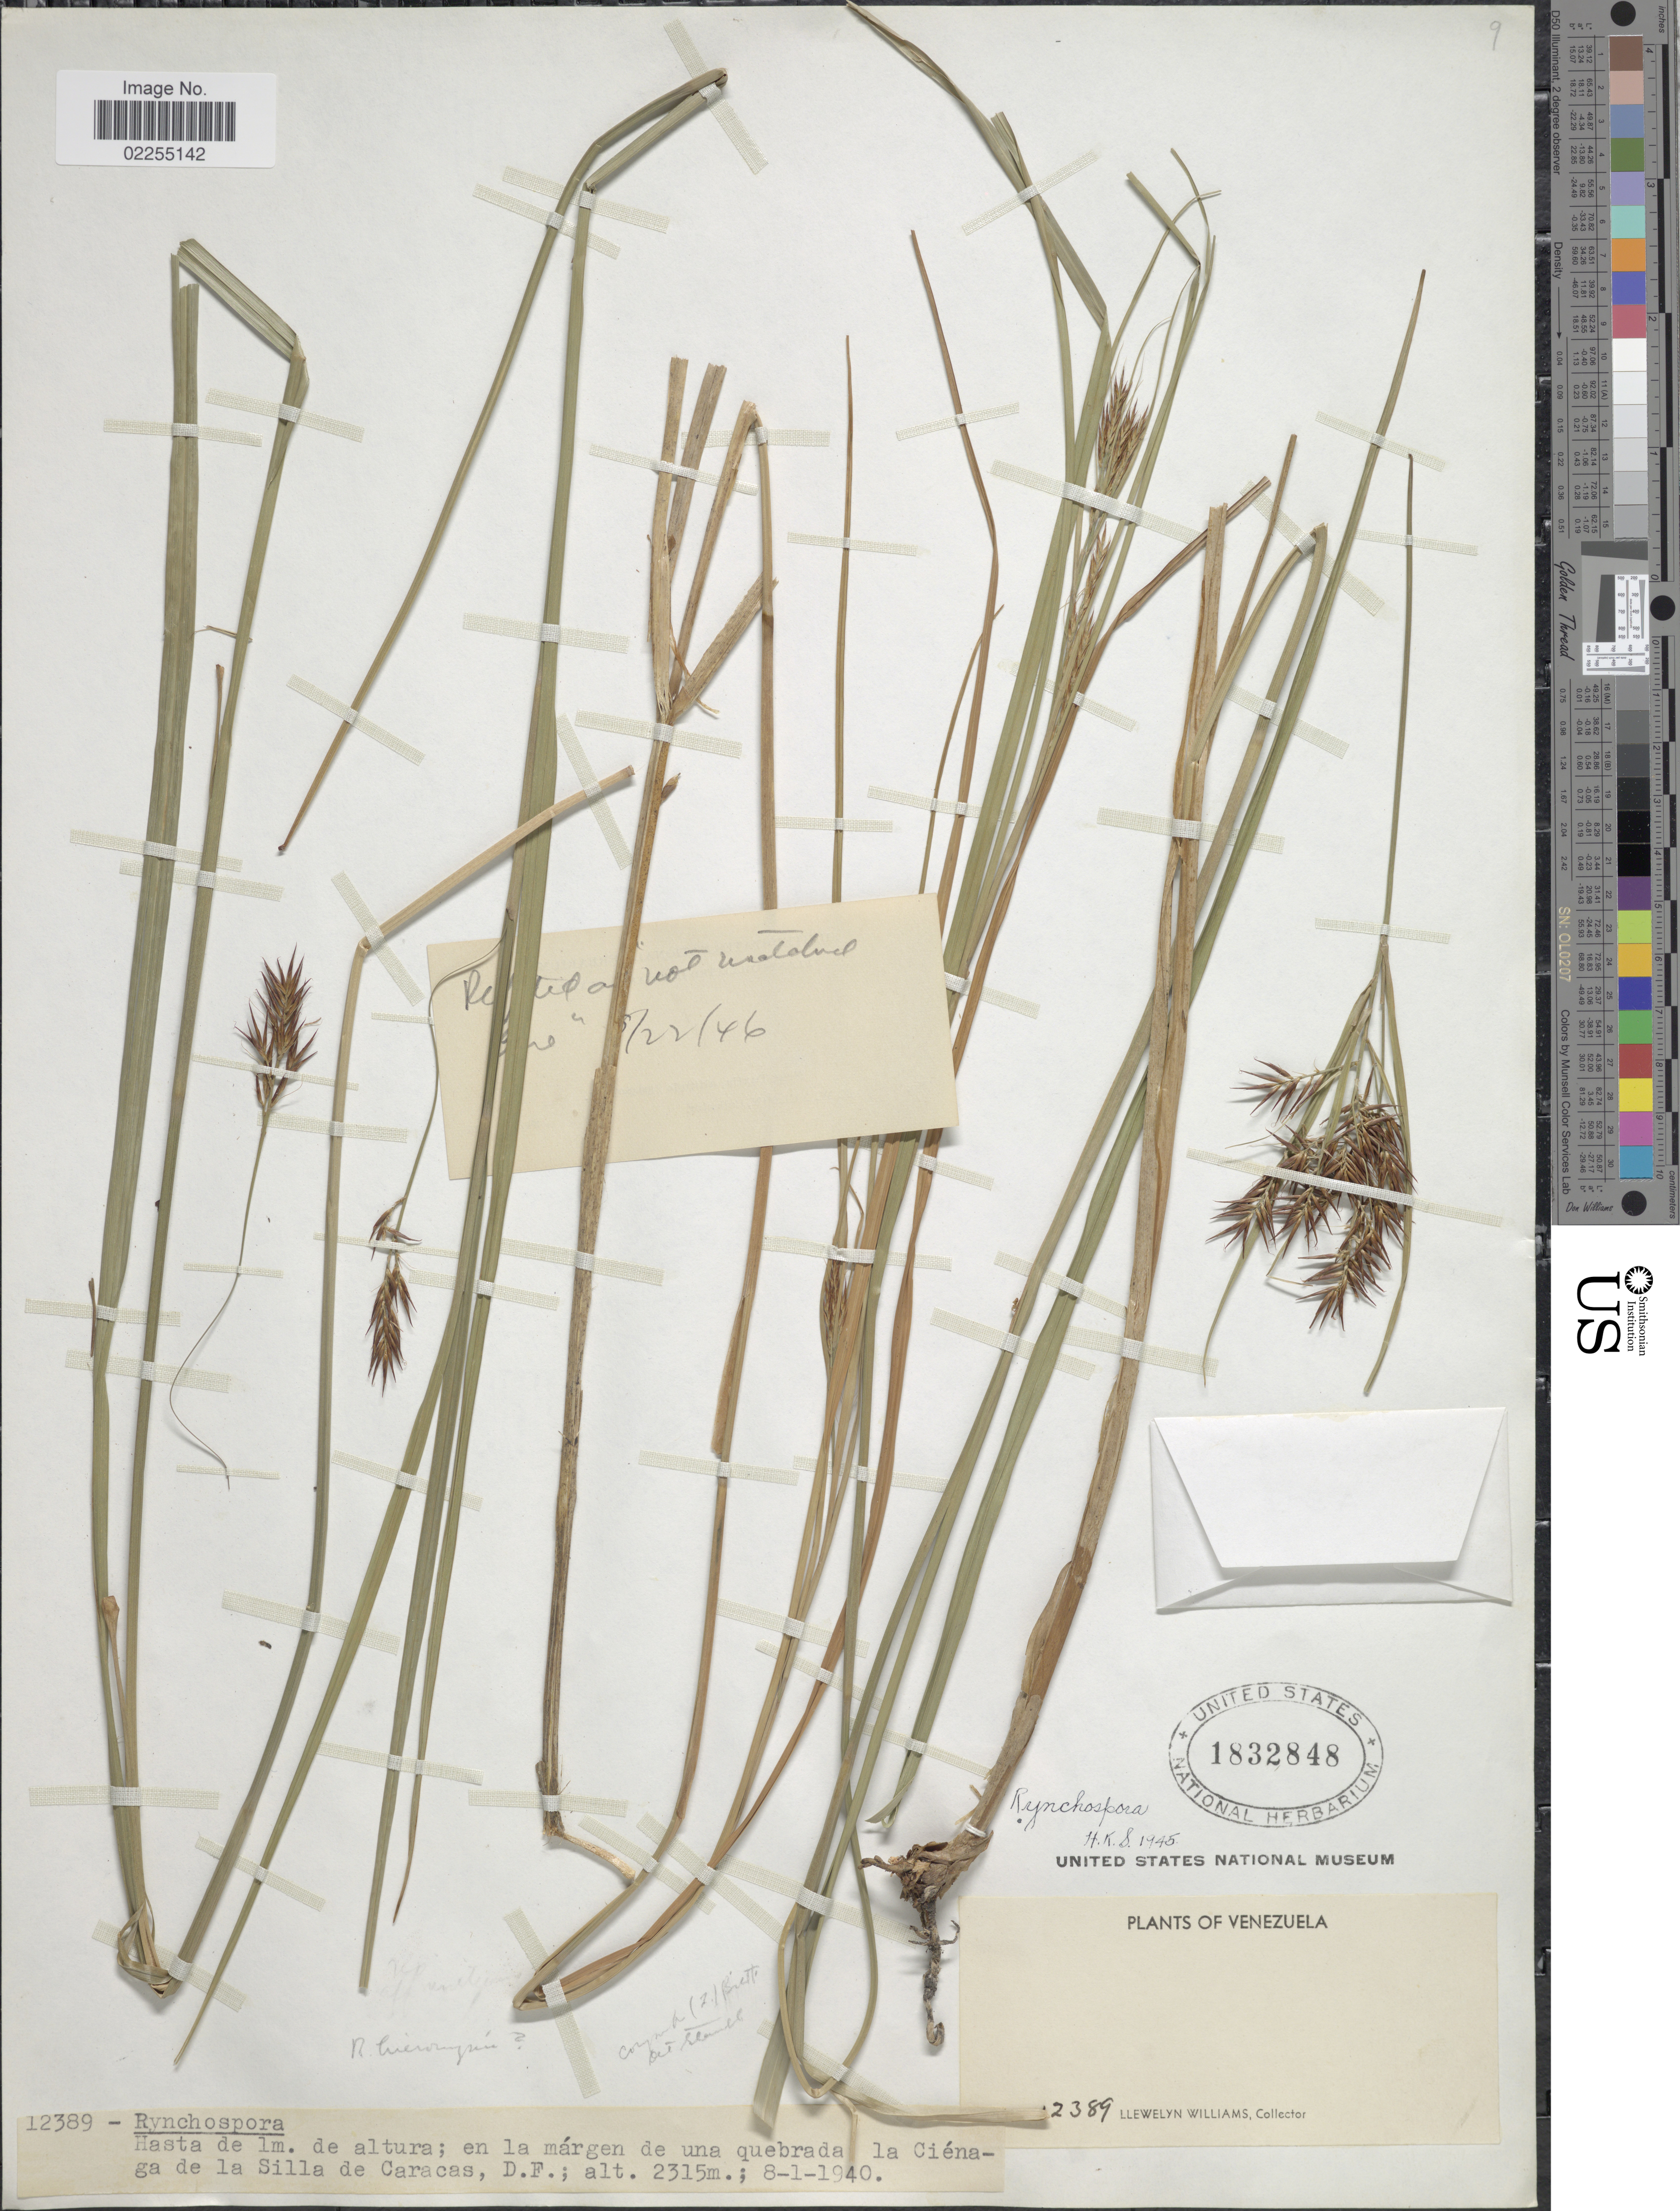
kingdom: Plantae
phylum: Tracheophyta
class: Liliopsida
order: Poales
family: Cyperaceae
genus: Rhynchospora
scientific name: Rhynchospora macrochaeta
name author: Steud. ex Boeckeler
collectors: Ll. Williams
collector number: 12389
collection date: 1940-01-08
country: Venezuela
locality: En la margen de una quebrada la Cienaga de la Silla de Caracas, D.F.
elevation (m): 2315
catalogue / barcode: US 1832848